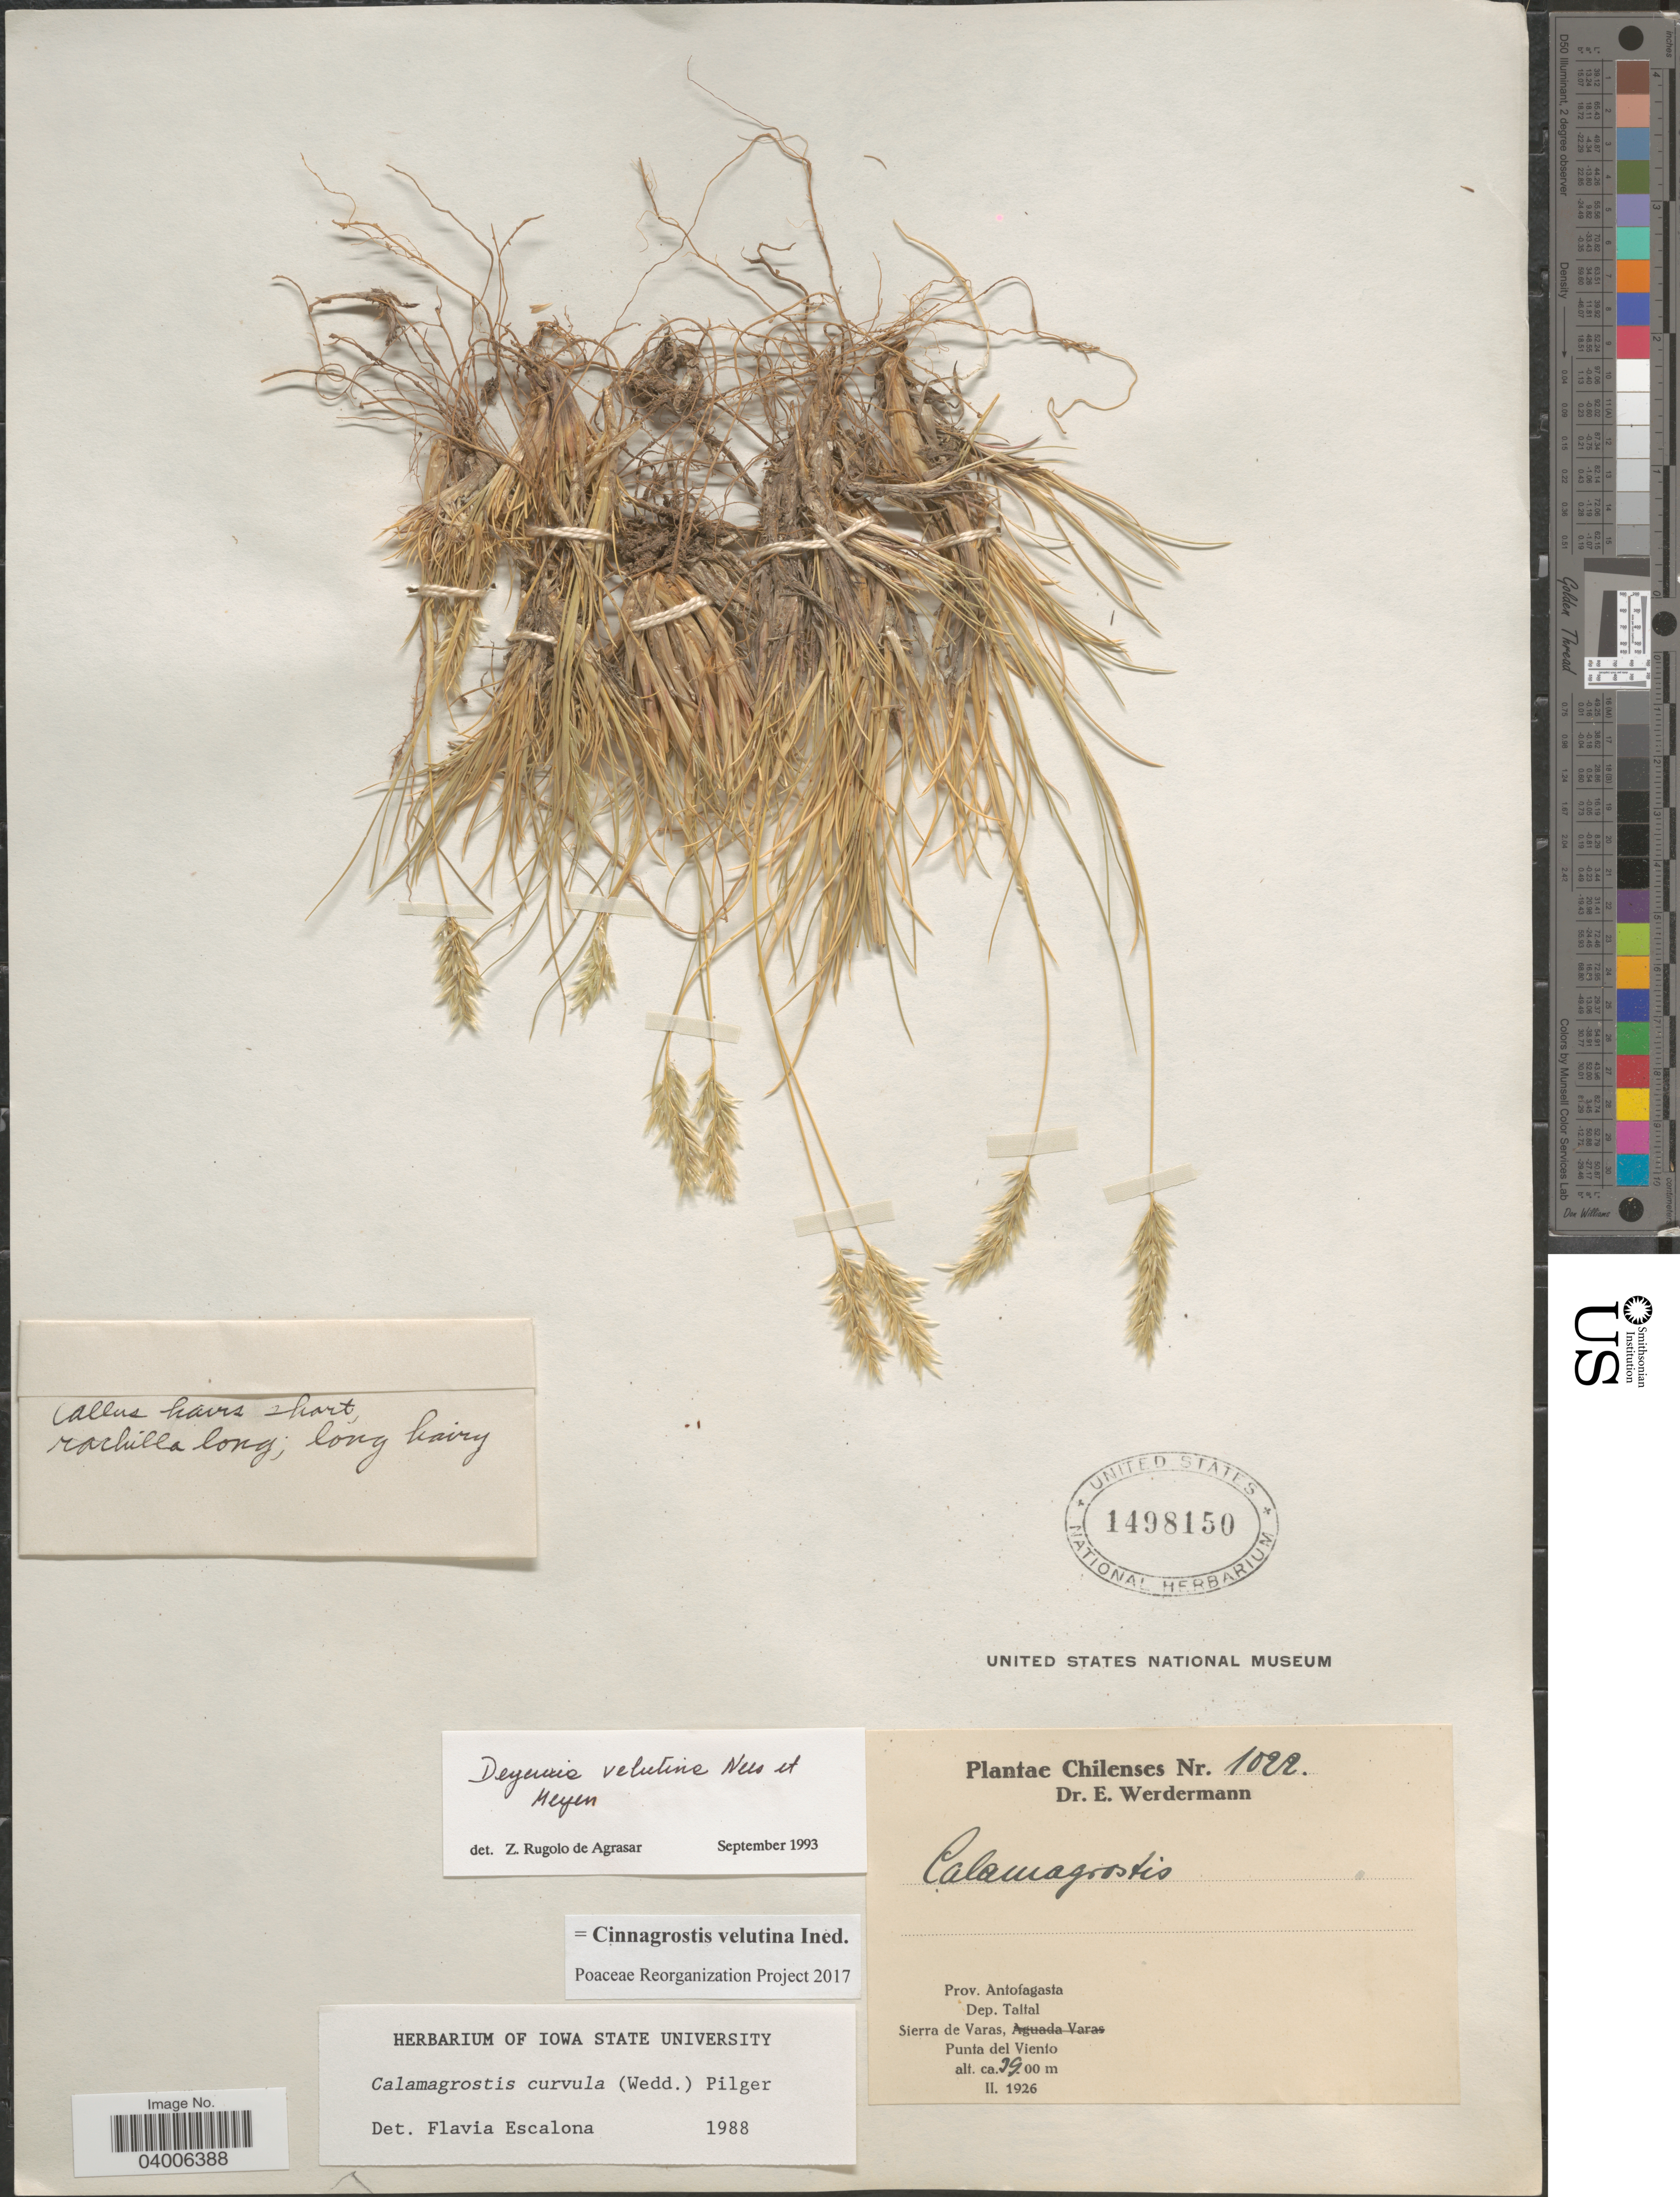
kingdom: Plantae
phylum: Tracheophyta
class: Liliopsida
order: Poales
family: Poaceae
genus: Cinnagrostis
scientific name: Cinnagrostis velutina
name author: (Nees & Meyen) P.M. Peterson et al.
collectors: E. Werdermann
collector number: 1022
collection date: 1926-02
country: Chile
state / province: Antofagasta (II)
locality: Dep. Taltal. Sierra de Varas, Punta del Viento.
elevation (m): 3900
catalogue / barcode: US 1498150